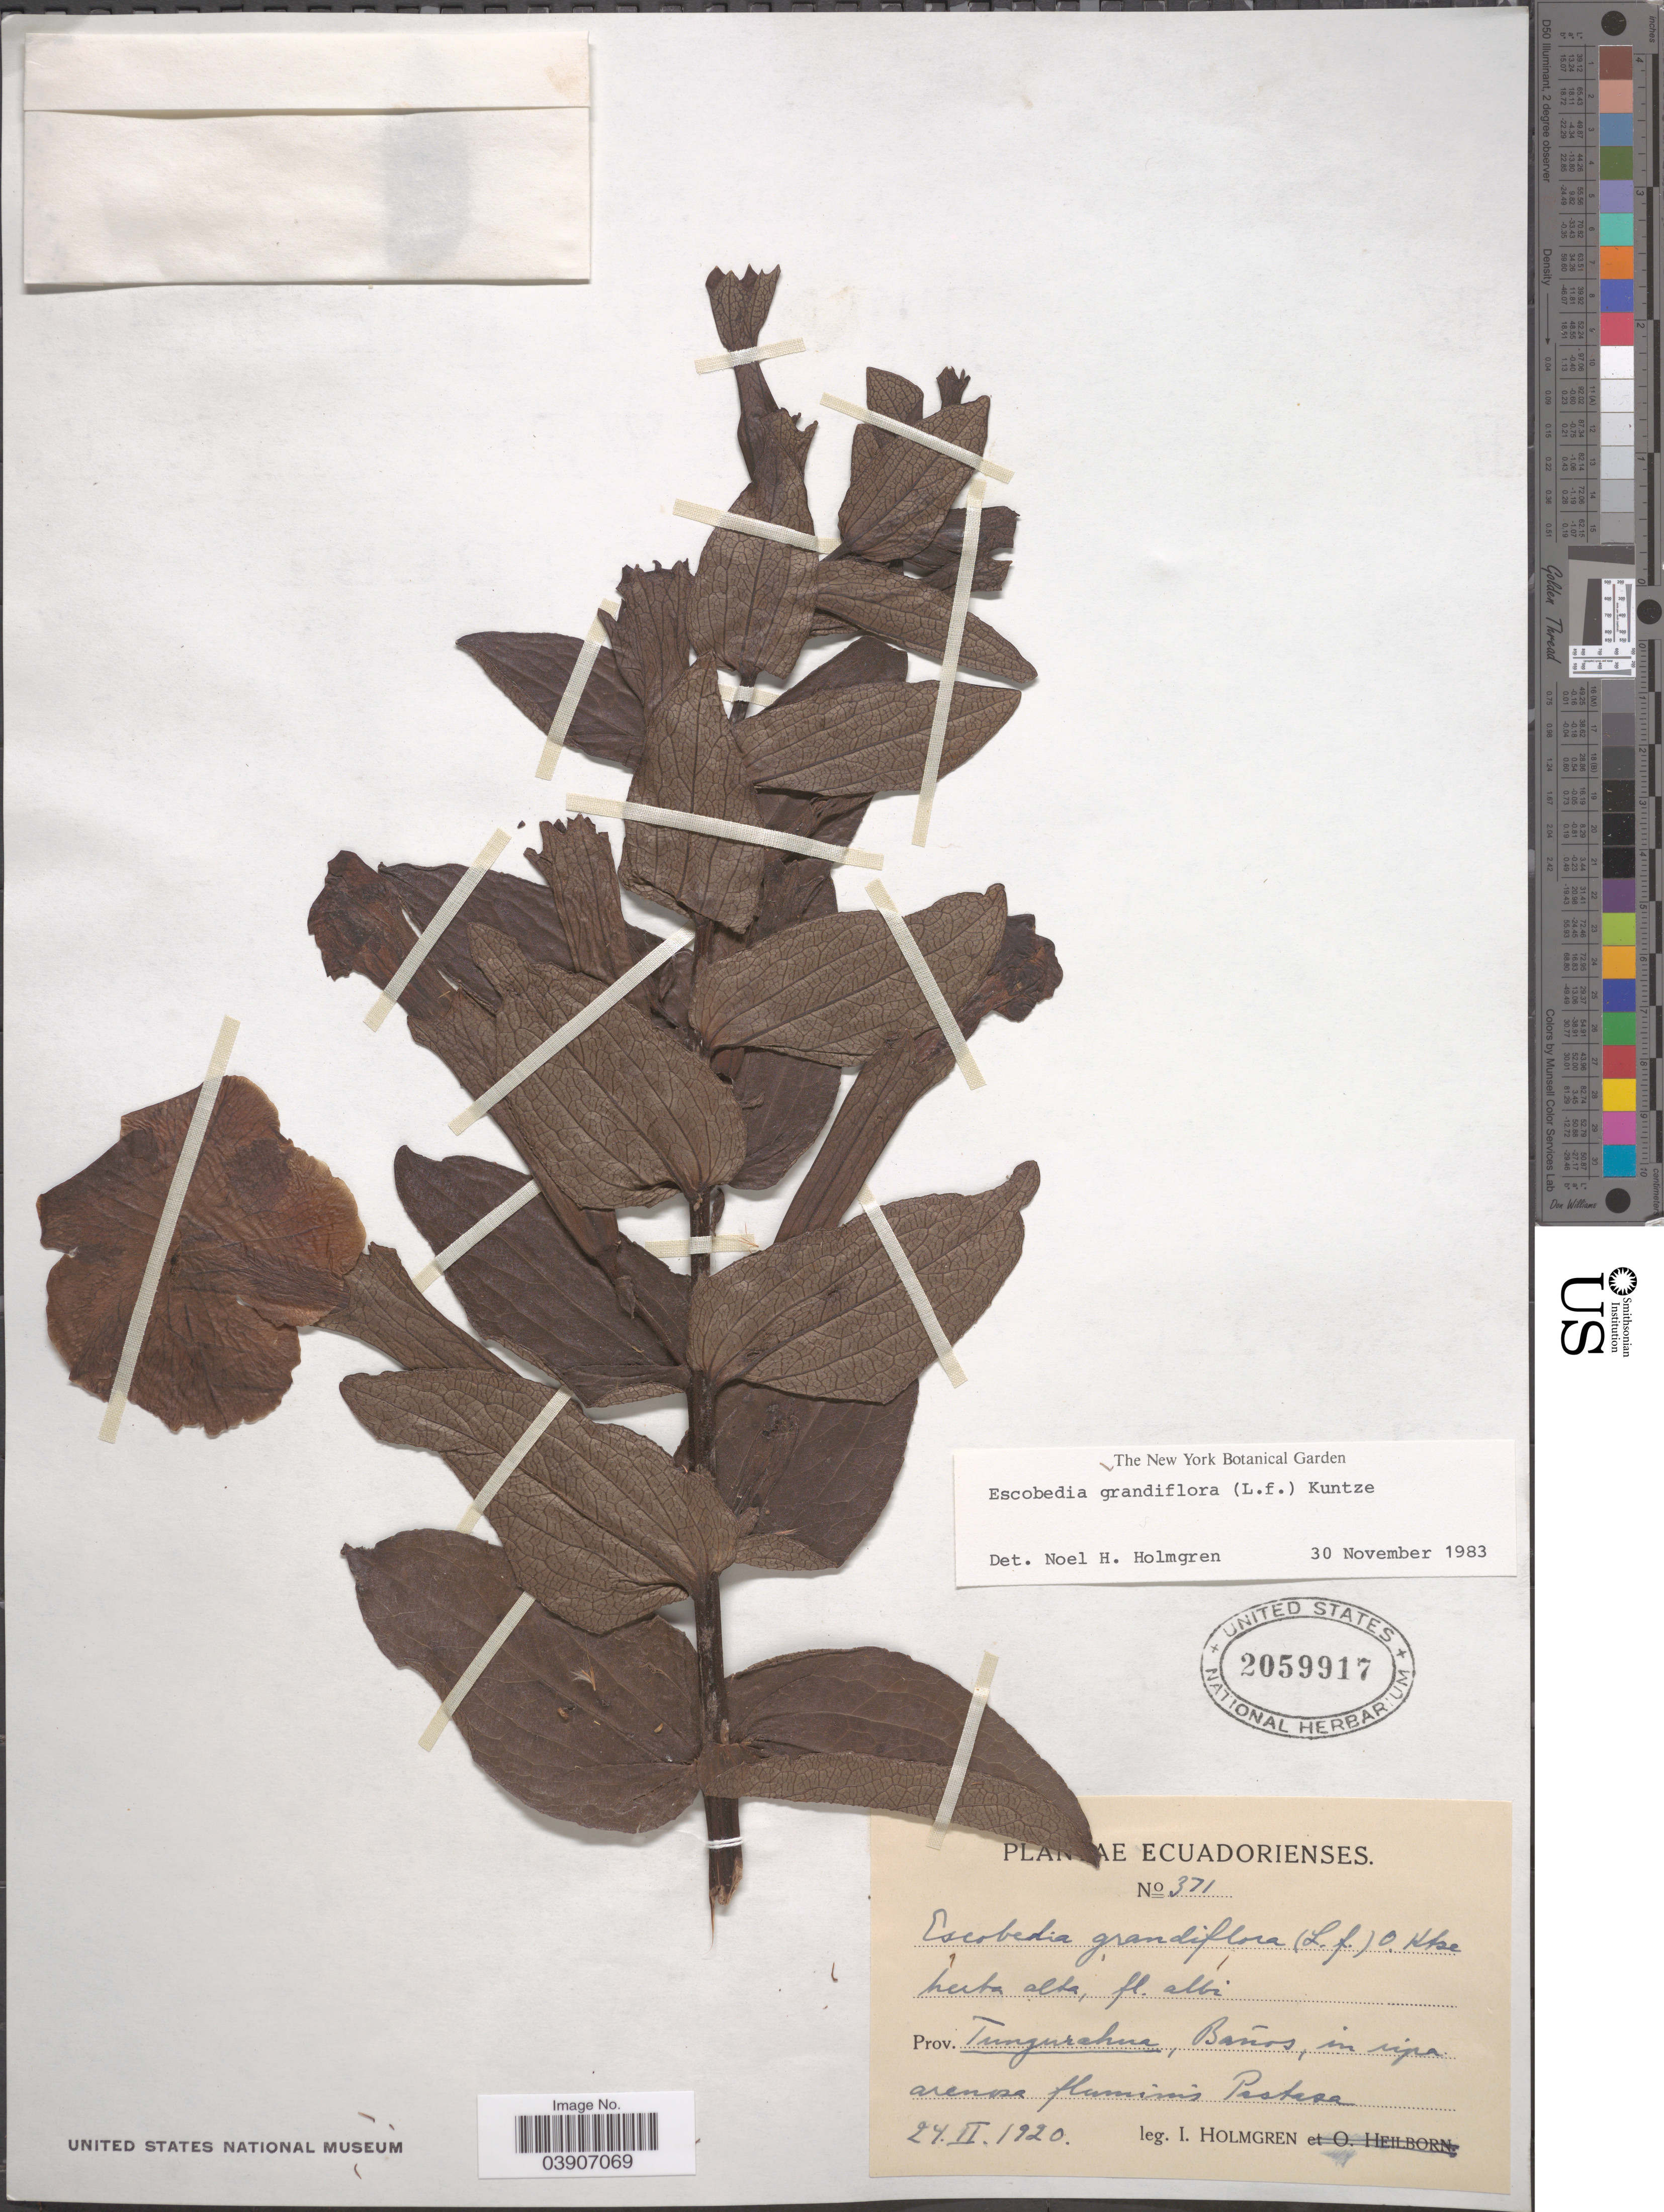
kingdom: Plantae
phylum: Tracheophyta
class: Magnoliopsida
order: Lamiales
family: Orobanchaceae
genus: Escobedia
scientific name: Escobedia grandiflora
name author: (L. f.) Kuntze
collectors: I. Holmgren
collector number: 371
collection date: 1920-02-24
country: Ecuador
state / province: Tungurahua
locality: Baños, in ripa arenosa fluminis Pastaza.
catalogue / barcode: US 2059917